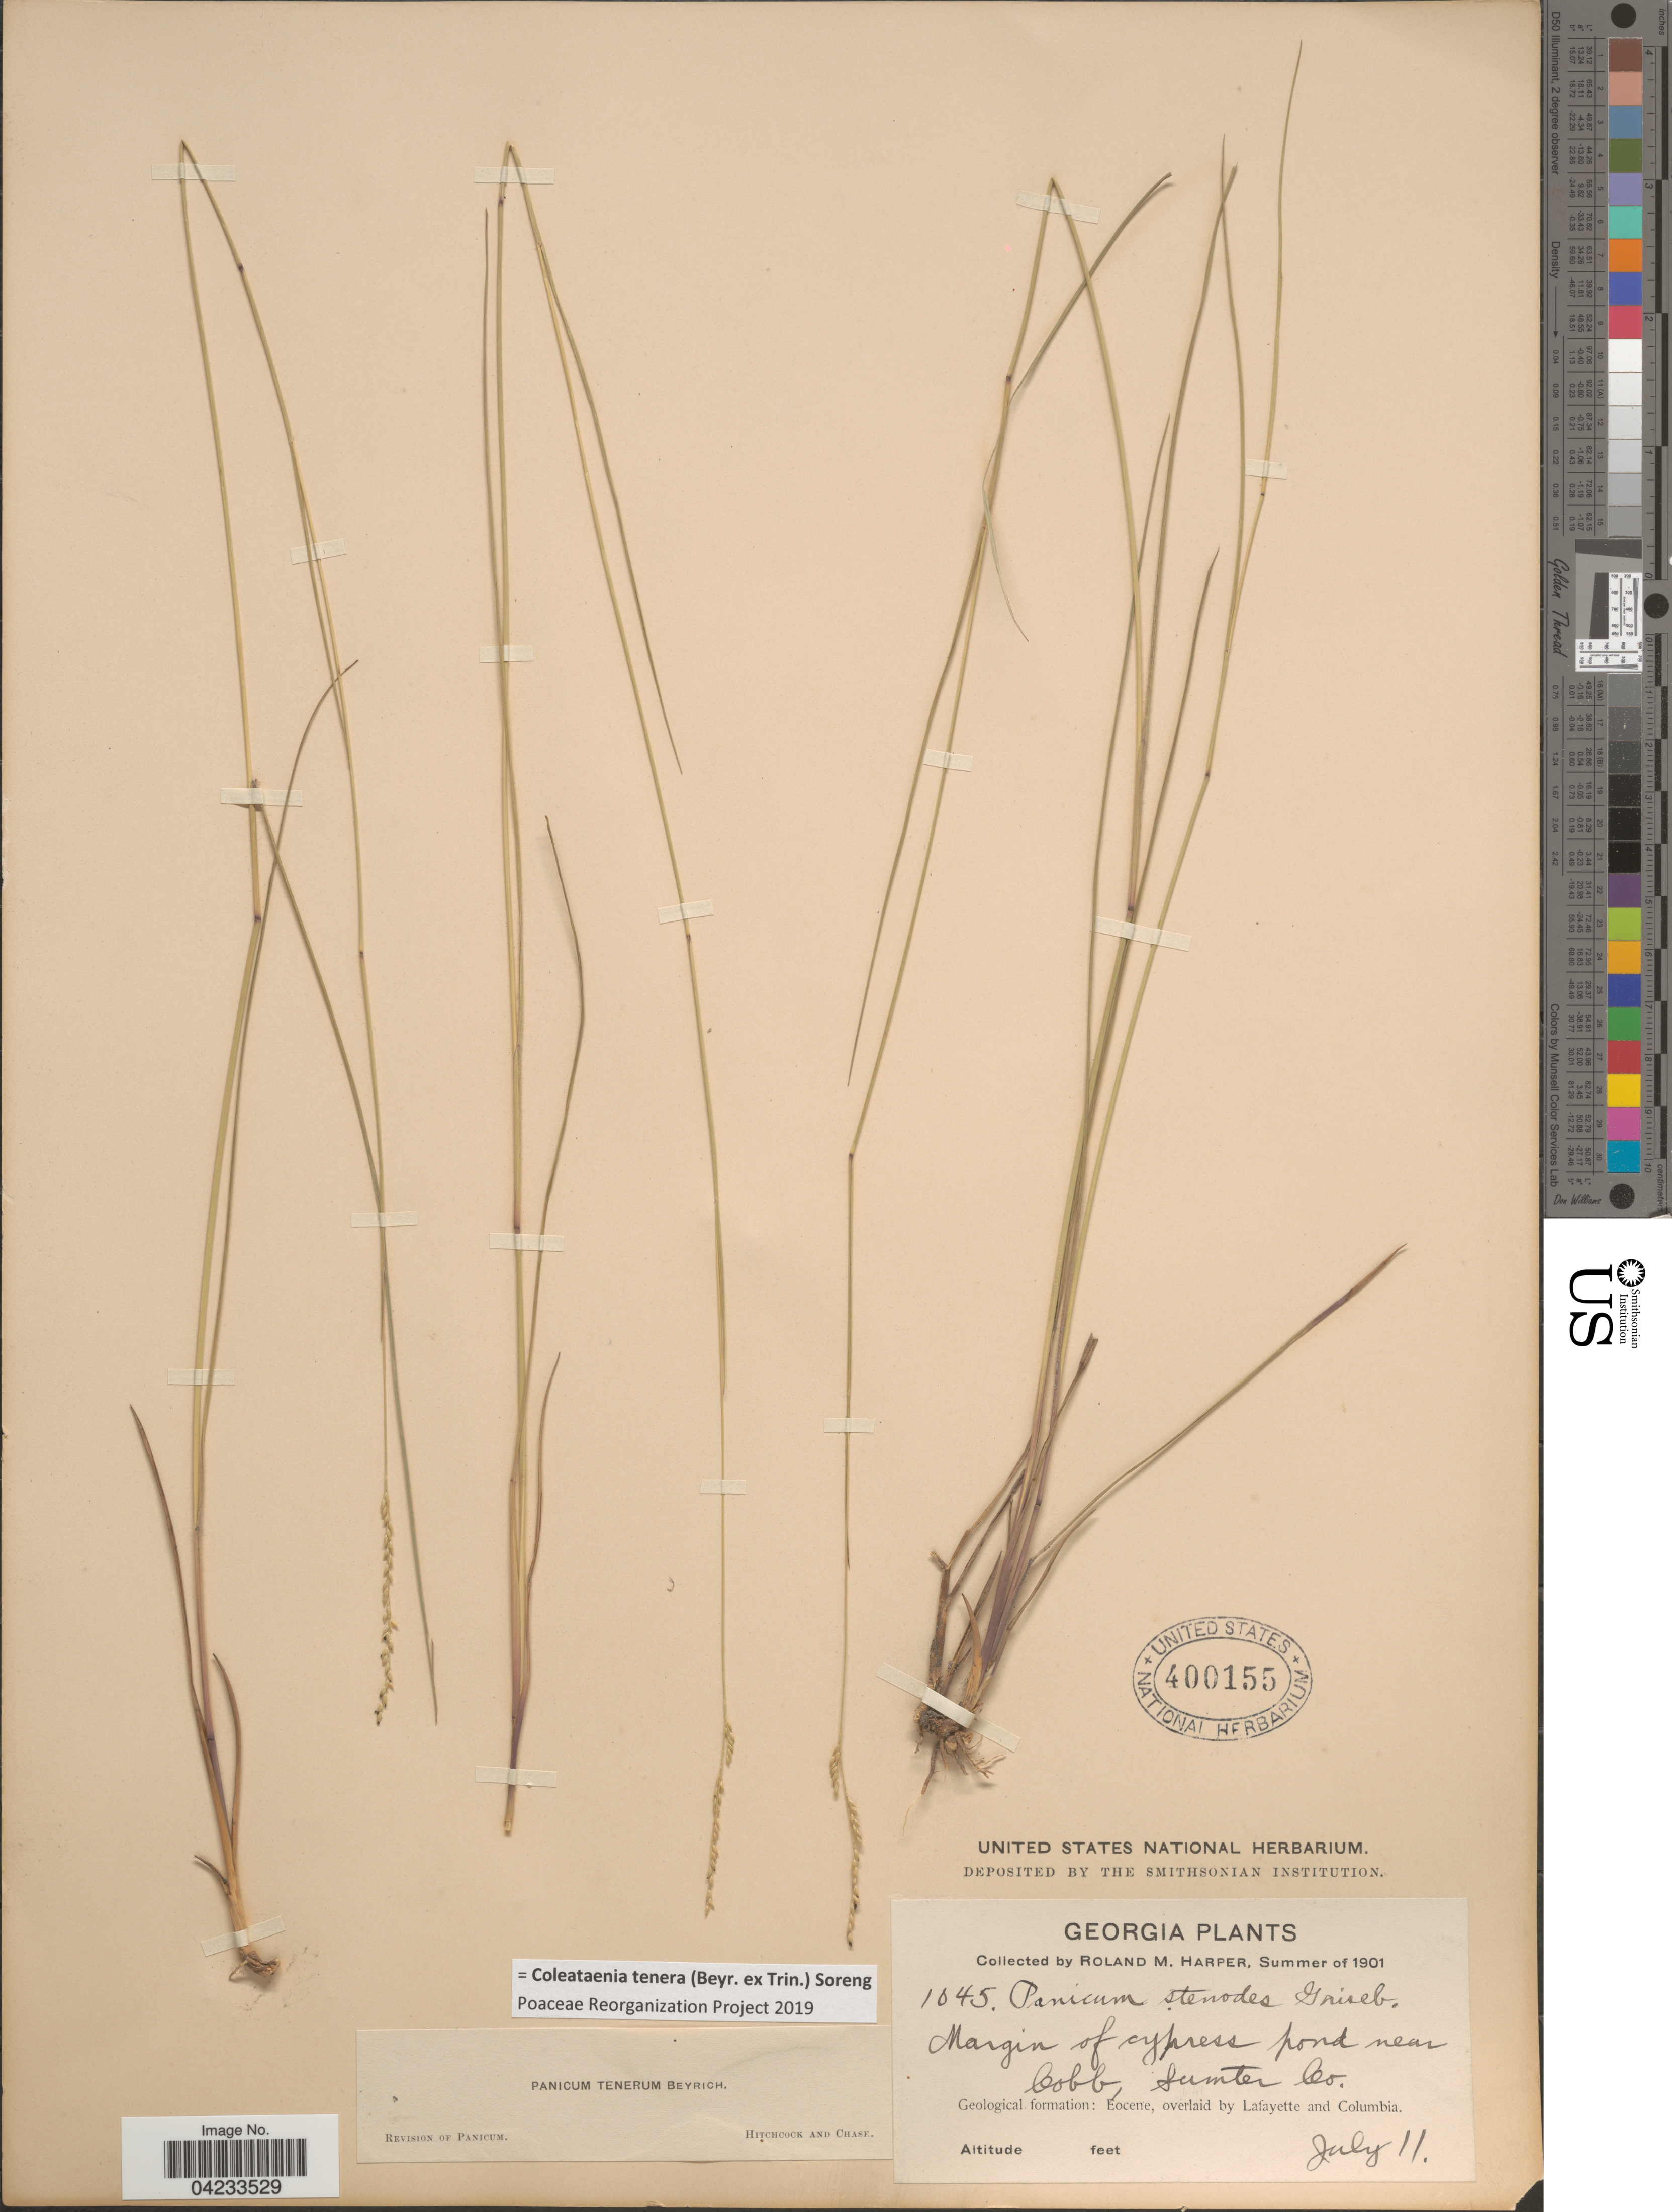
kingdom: Plantae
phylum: Tracheophyta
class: Liliopsida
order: Poales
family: Poaceae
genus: Coleataenia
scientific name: Coleataenia tenera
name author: (Beyr. ex Trin.) Soreng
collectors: R. M. Harper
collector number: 1045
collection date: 1901-07-11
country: United States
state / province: Georgia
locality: Margin of cypress ponds near Cobb, Sumter Co. Geological formation: Eocene, overlaid by Lafayette and Columbia.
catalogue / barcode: US 400155